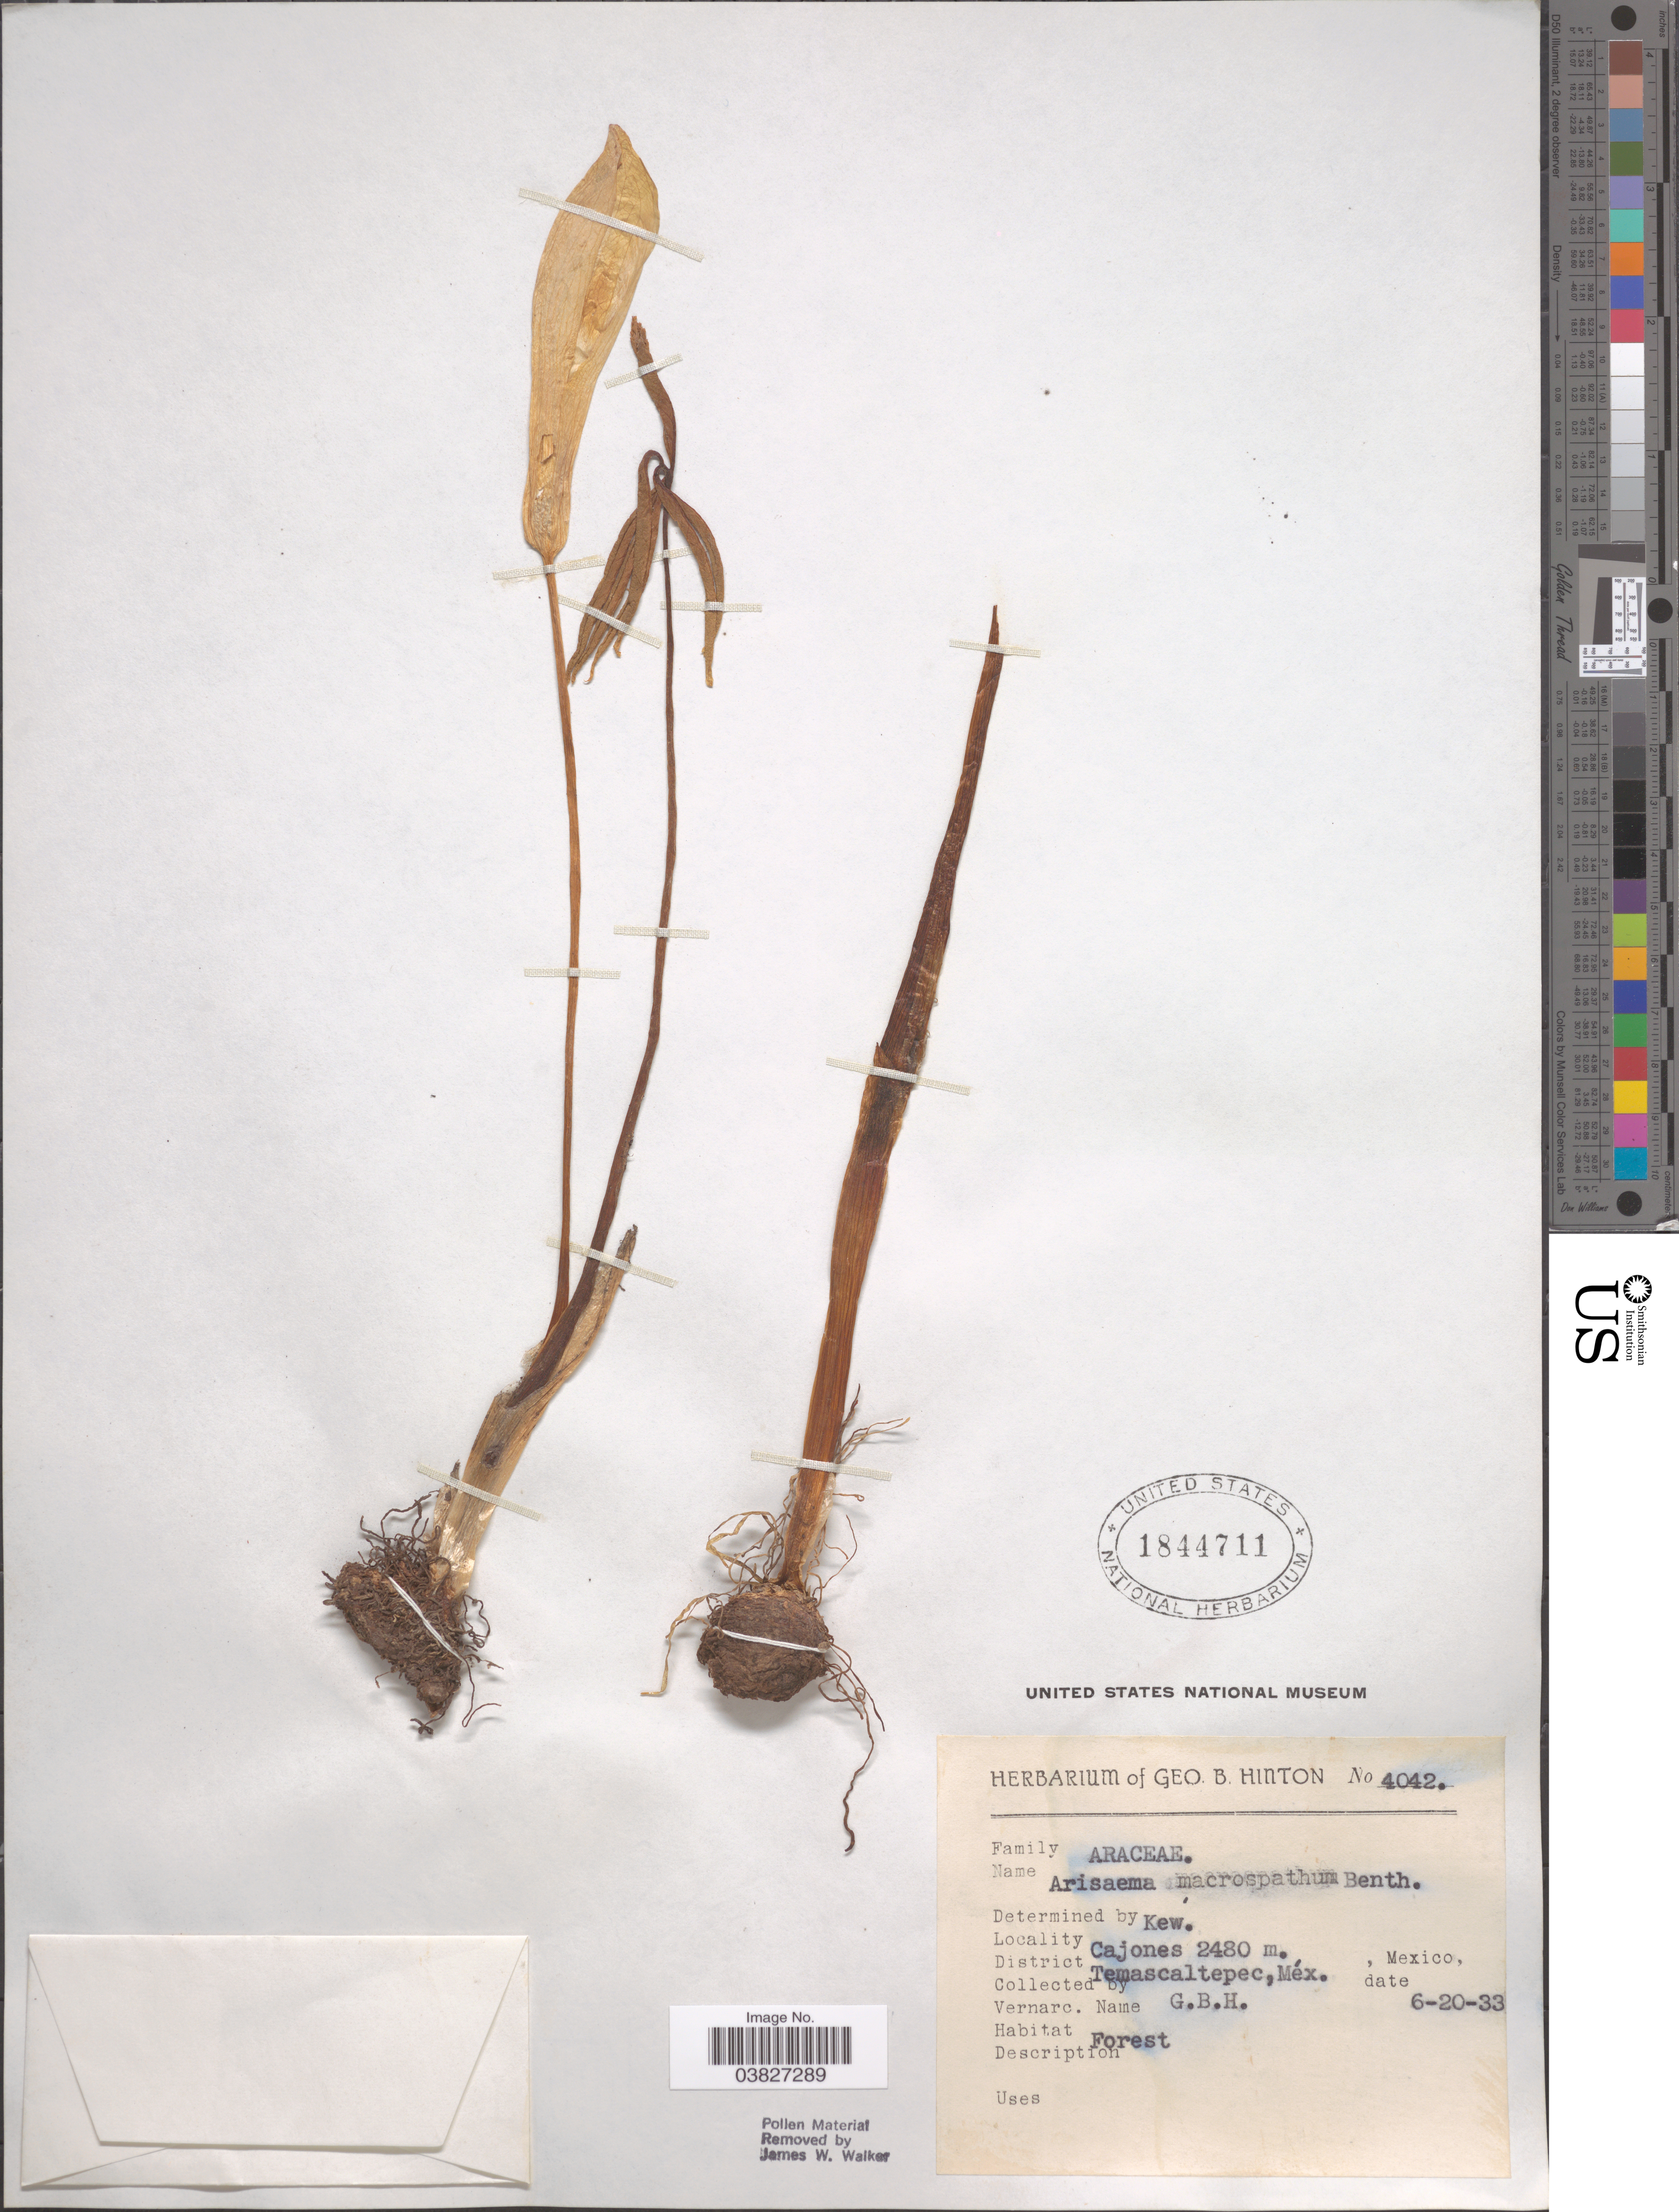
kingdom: Plantae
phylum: Tracheophyta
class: Liliopsida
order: Alismatales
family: Araceae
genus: Arisaema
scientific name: Arisaema macrospathum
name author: Benth.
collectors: G. B. Hinton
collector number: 4042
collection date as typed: Transcribed d/m/y: 20/6/33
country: Mexico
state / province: México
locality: Cajones. District Temascaltepec.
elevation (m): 2480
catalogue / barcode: US 1844711